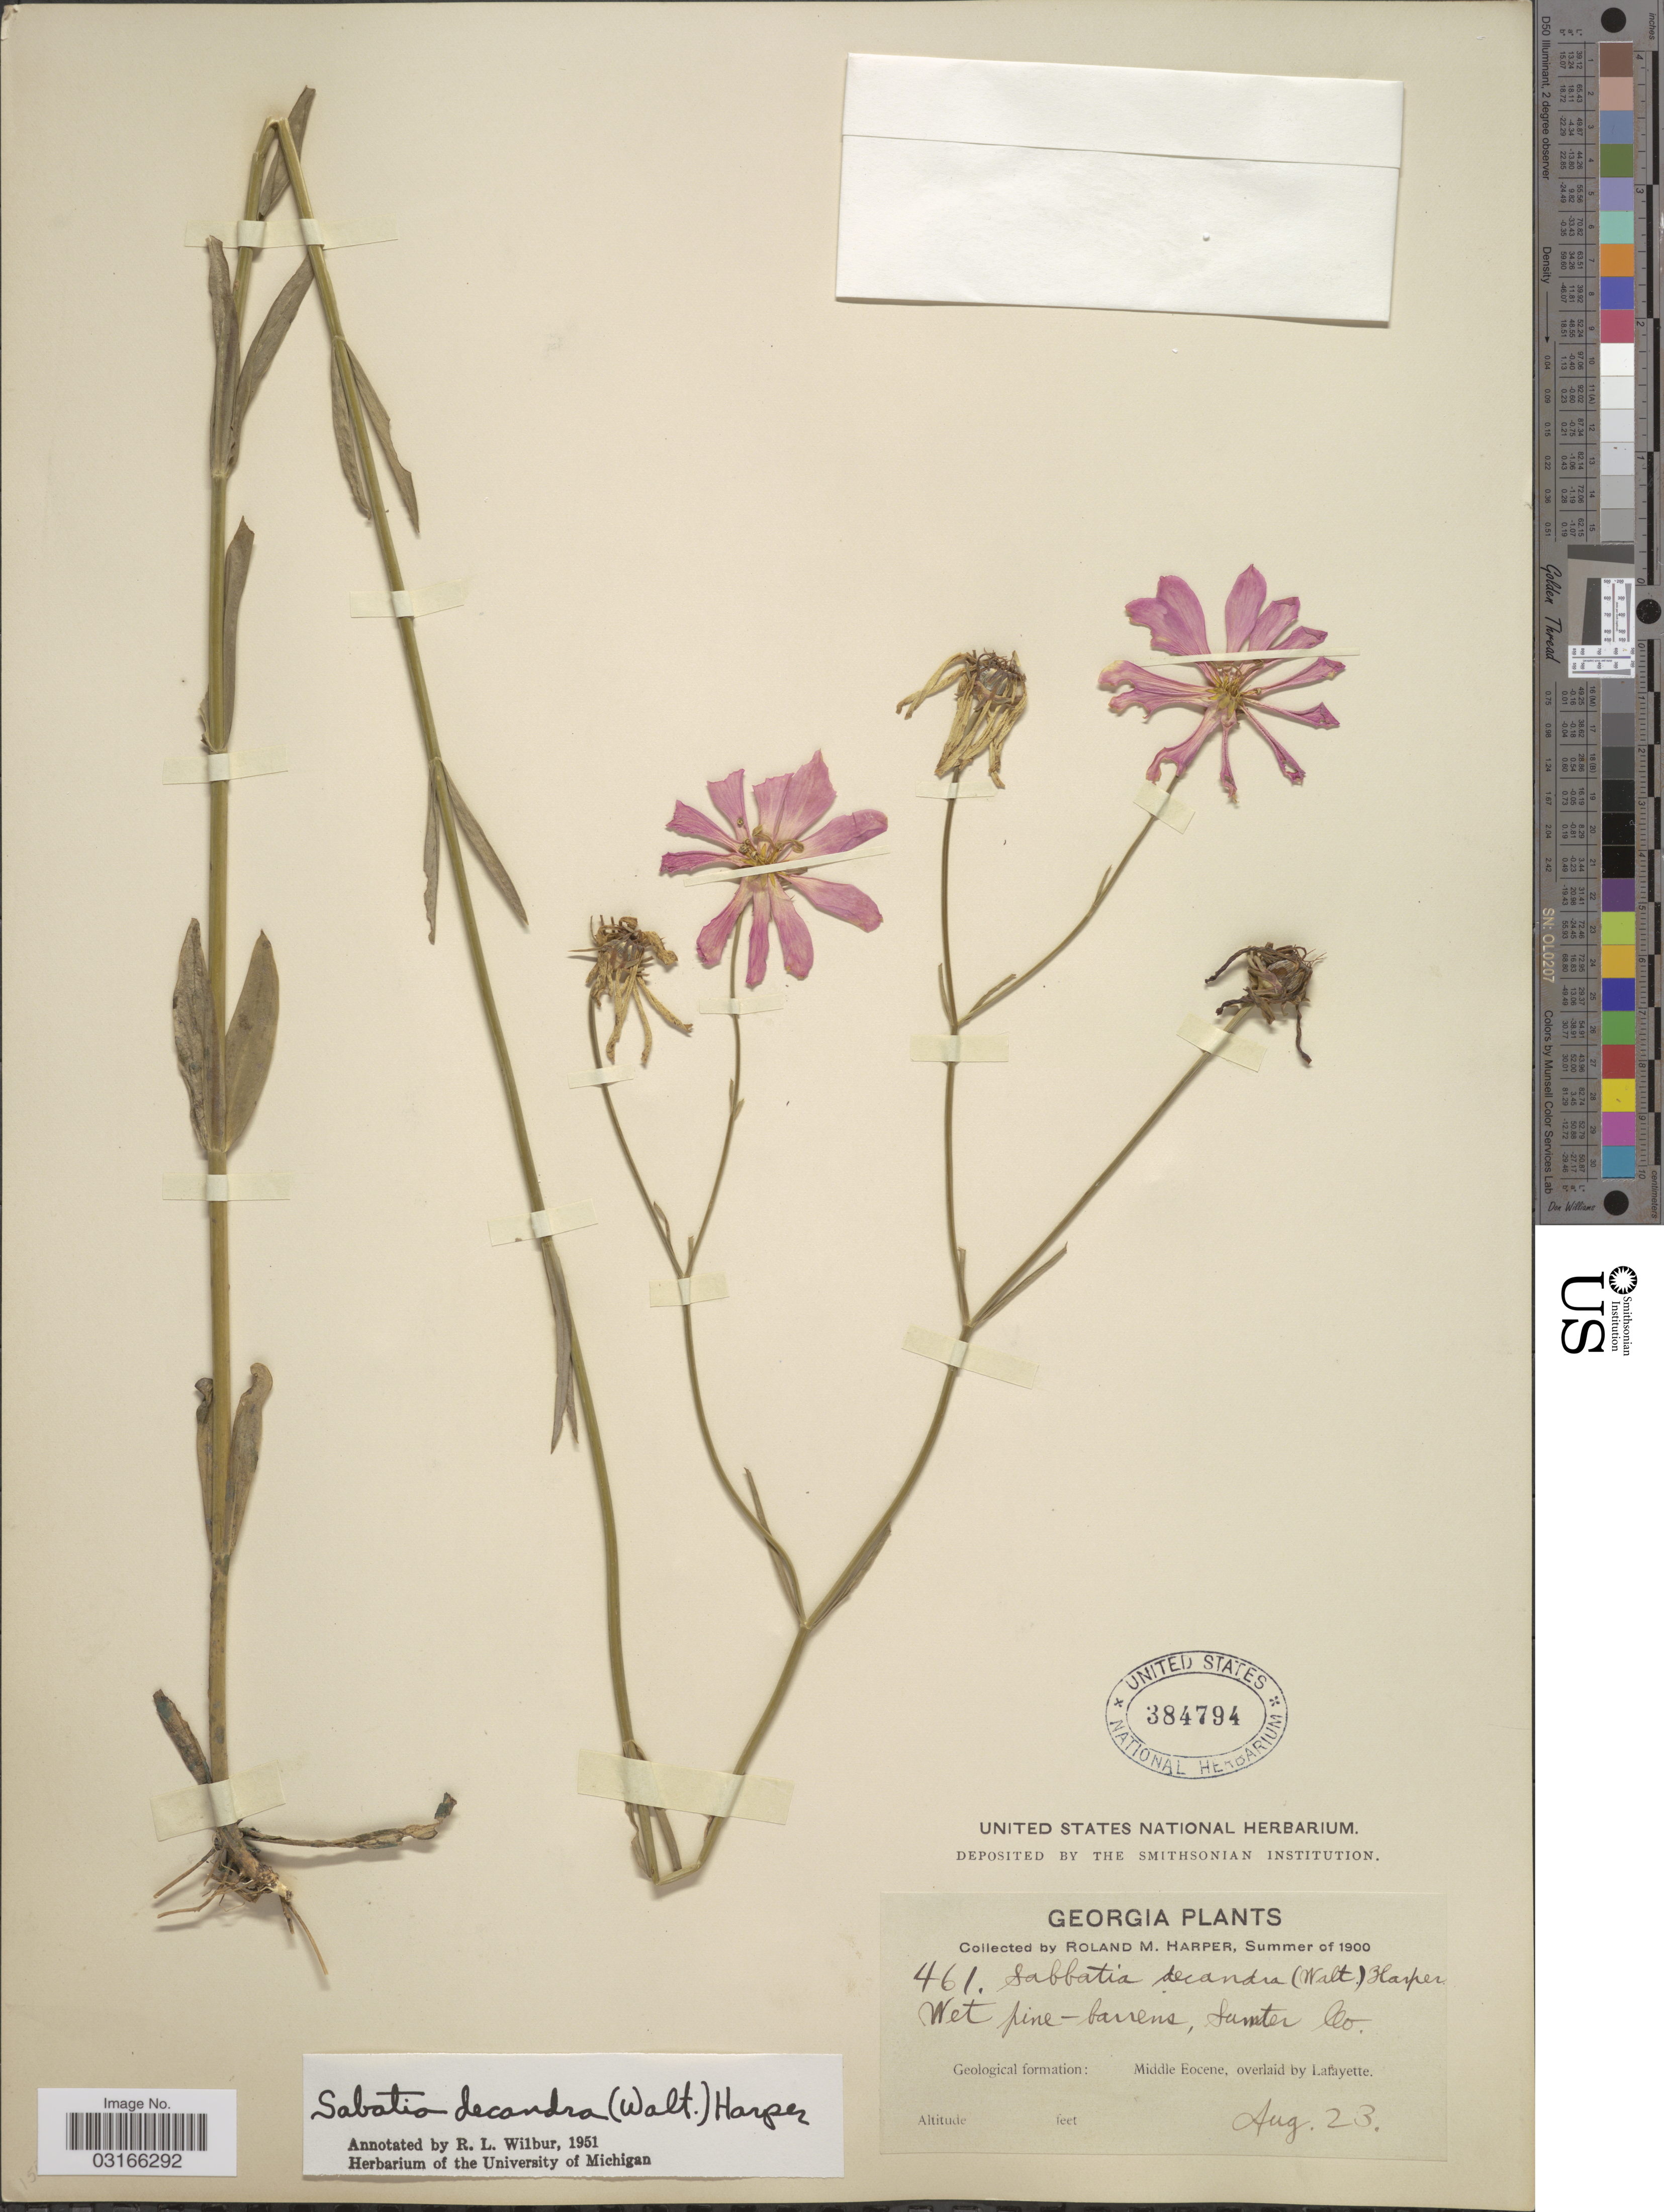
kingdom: Plantae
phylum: Tracheophyta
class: Magnoliopsida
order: Gentianales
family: Gentianaceae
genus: Sabatia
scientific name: Sabatia decandra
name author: (Walter)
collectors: R. M. Harper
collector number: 461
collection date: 1900-08-23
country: United States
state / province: Georgia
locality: Wet pine-barrens, Sumter Co. Geological formation: Middle Eocene, overlaid by Lafayette.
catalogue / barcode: US 384794